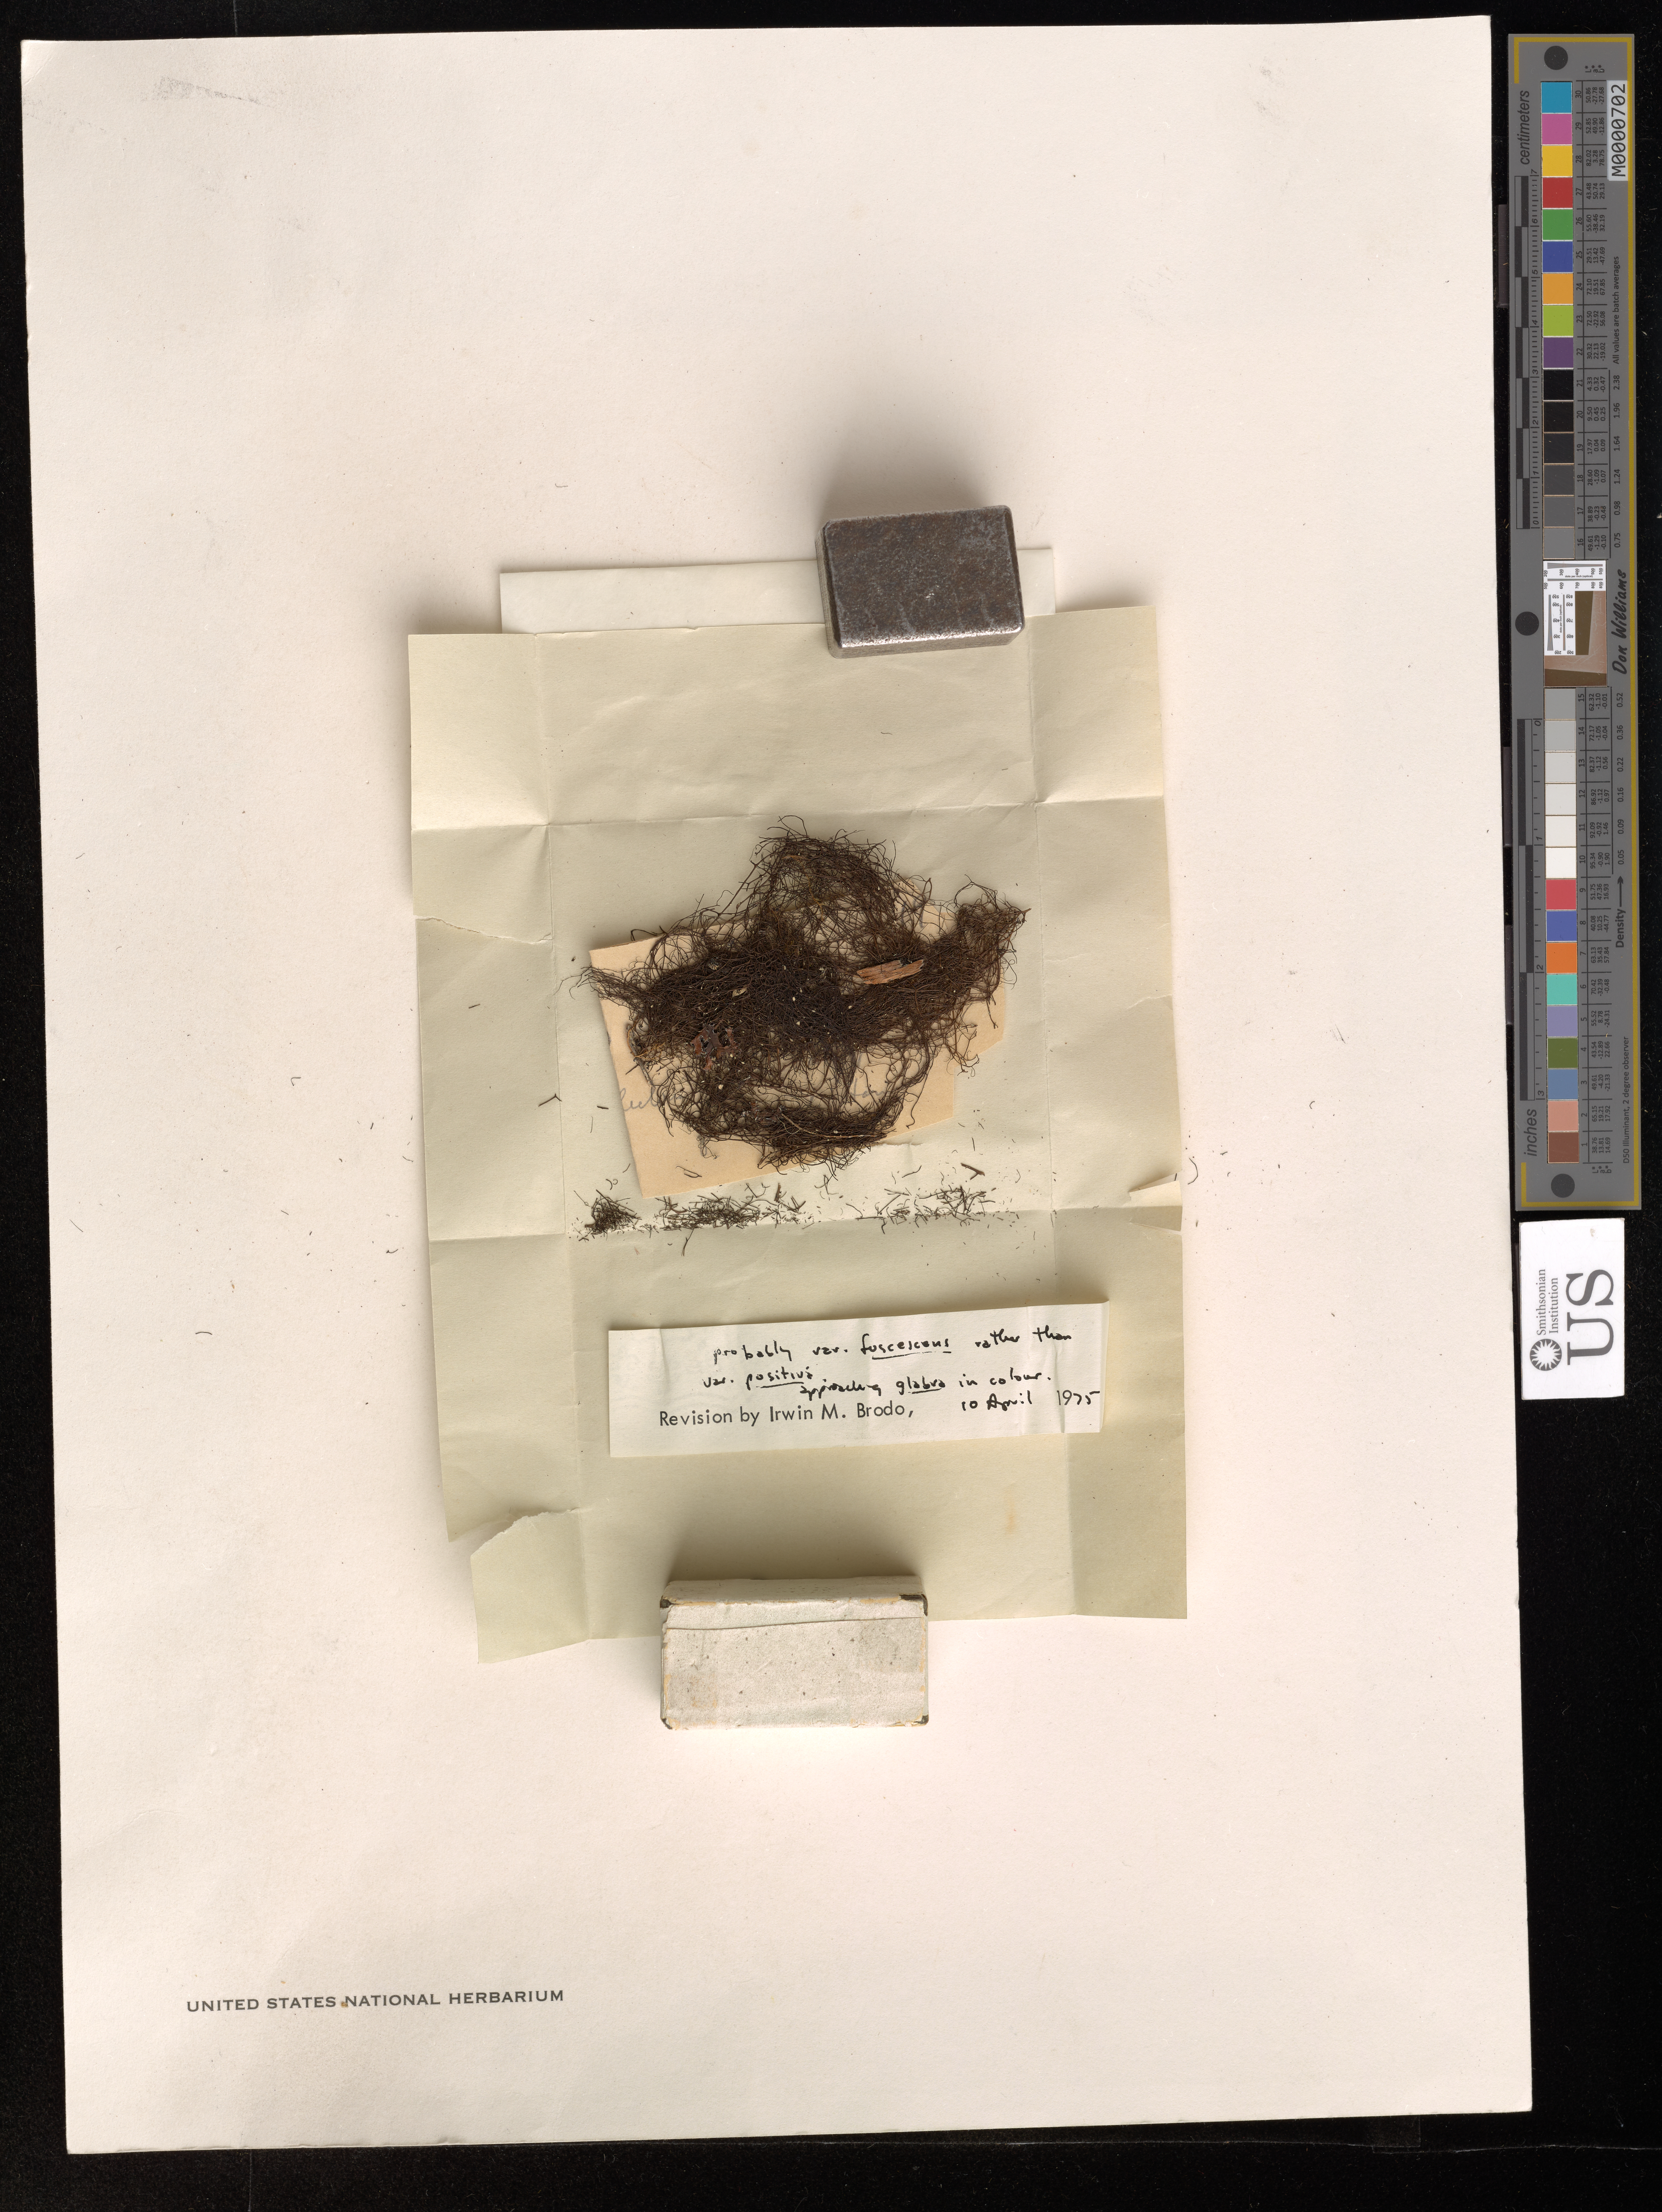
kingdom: Fungi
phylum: Ascomycota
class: Lecanoromycetes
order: Lecanorales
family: Parmeliaceae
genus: Bryoria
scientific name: Bryoria fuscescens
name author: (Gyeln.) Brodo & D.Hawksw.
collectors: ex herb. C.C. Plitt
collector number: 19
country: United States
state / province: Oregon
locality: Corvallis.